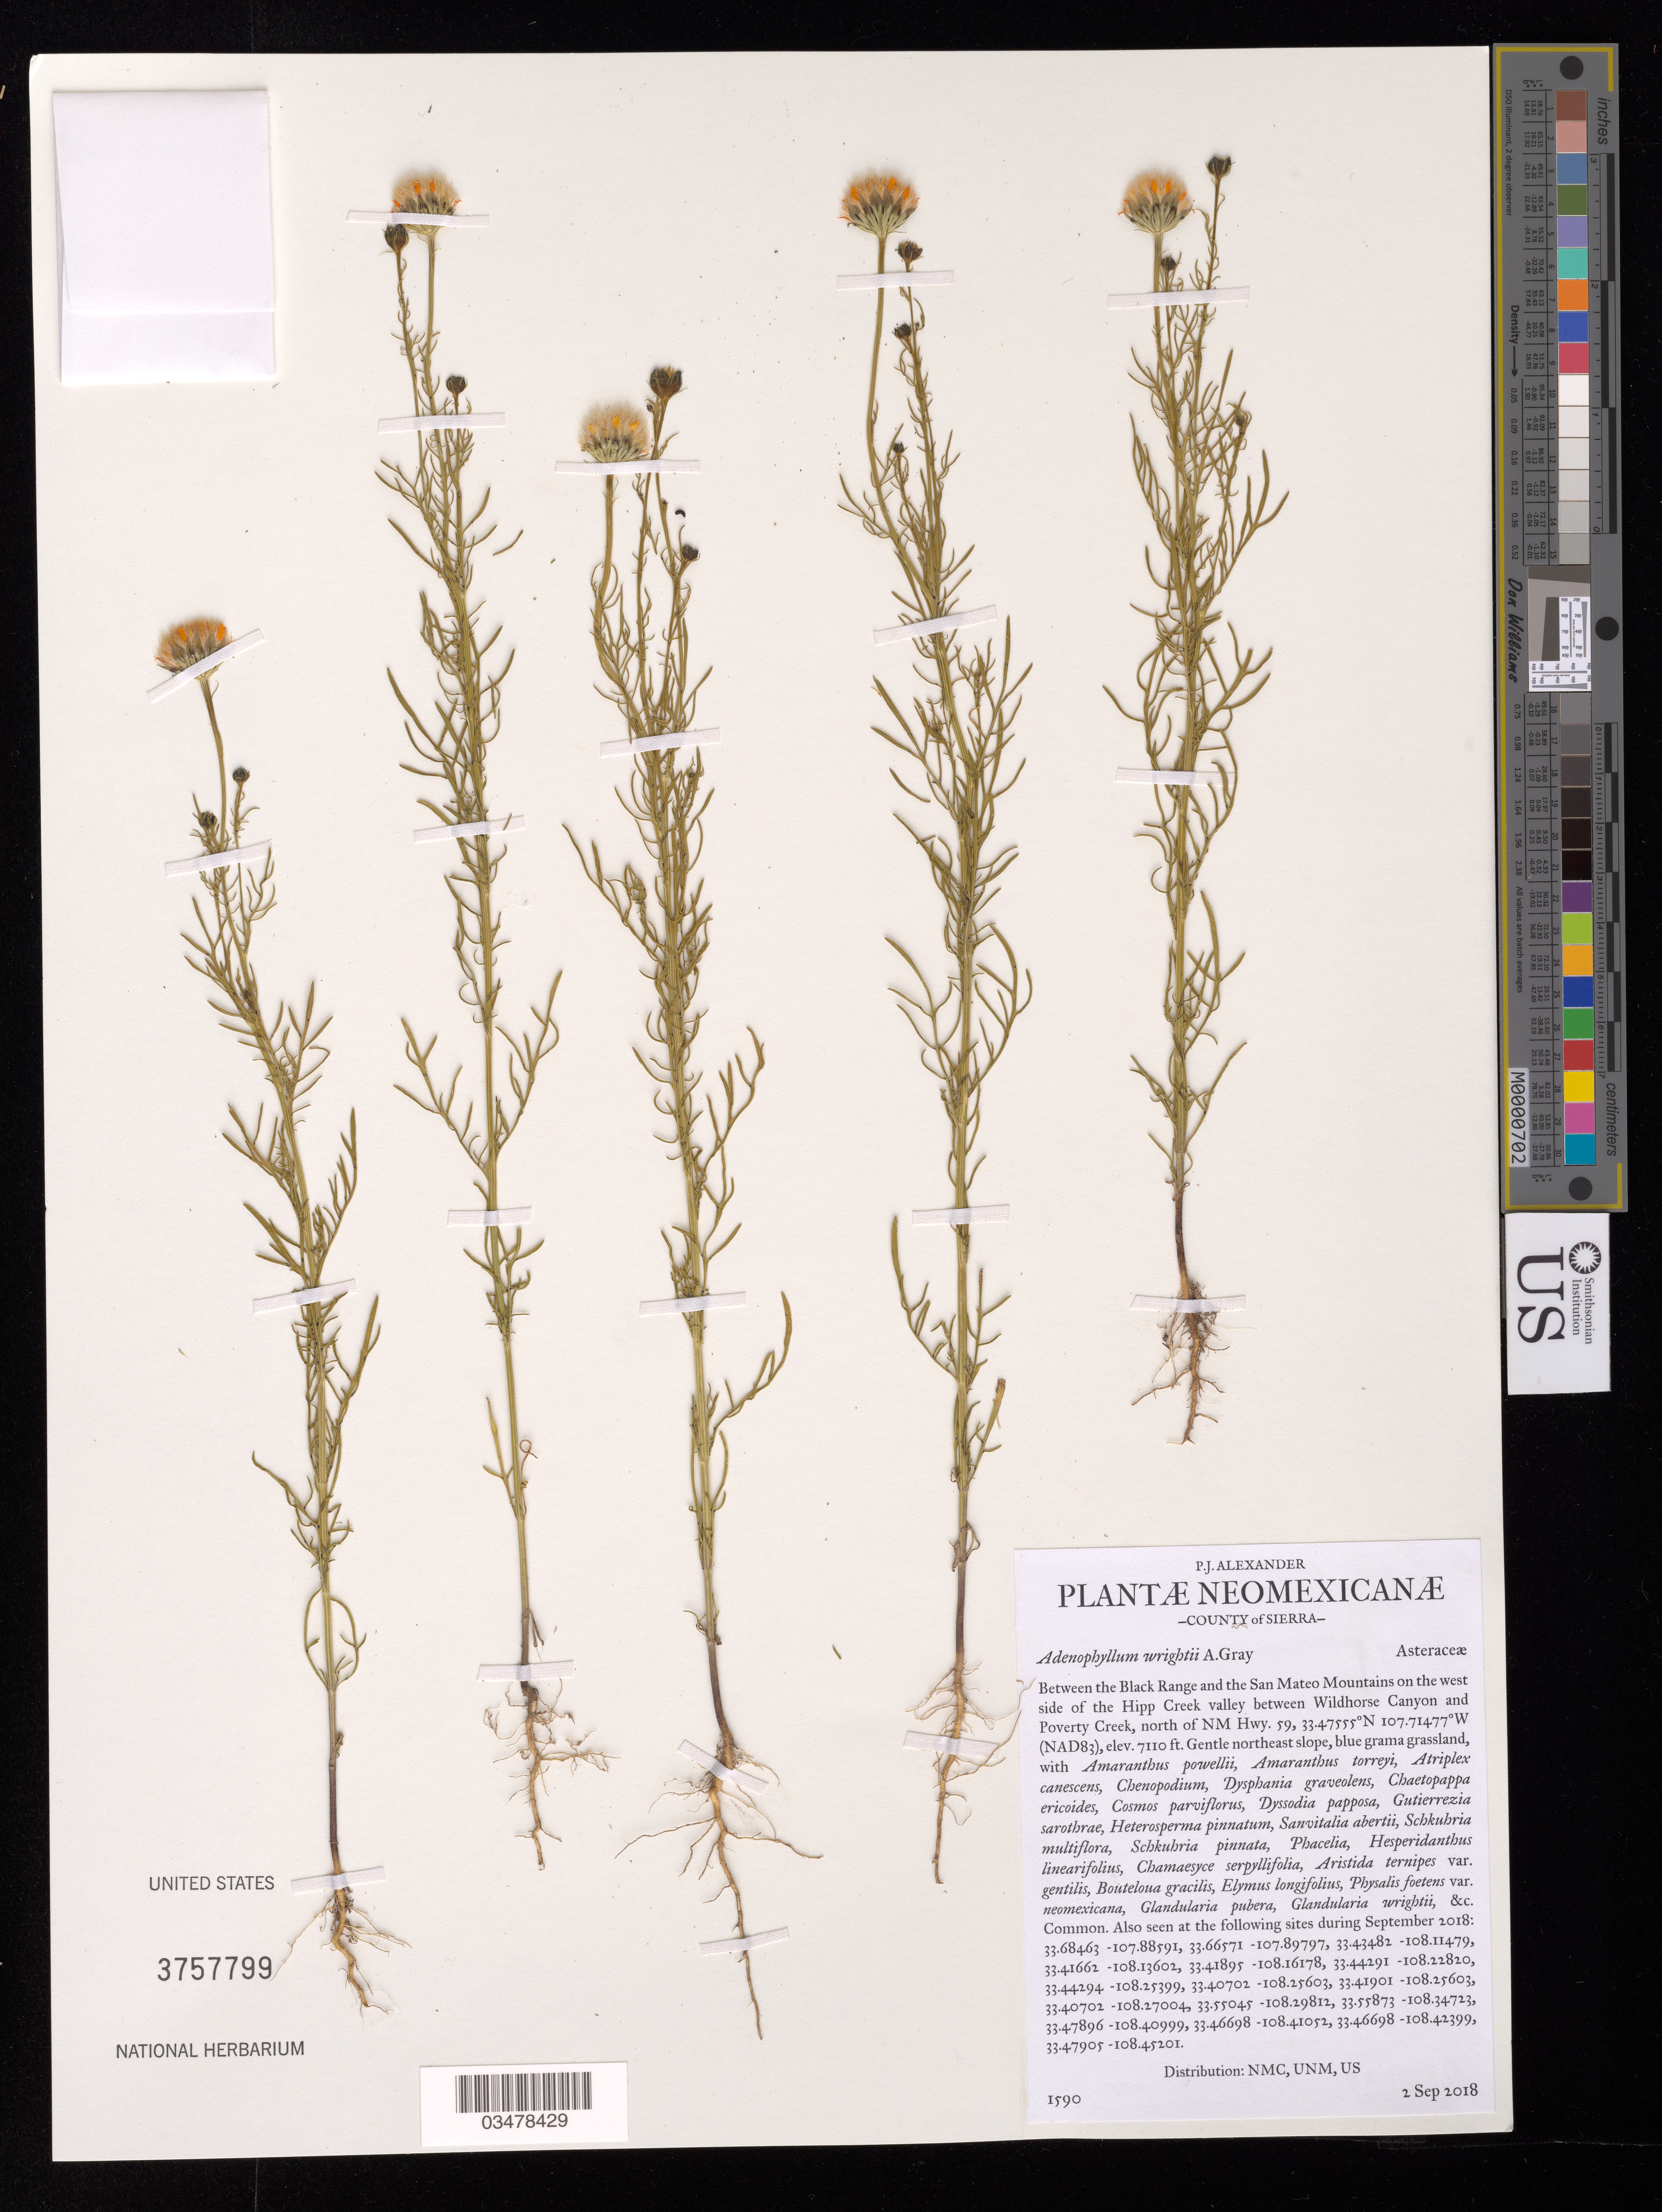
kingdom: Plantae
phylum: Tracheophyta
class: Magnoliopsida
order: Asterales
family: Asteraceae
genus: Adenophyllum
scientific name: Adenophyllum wrightii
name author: A. Gray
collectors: P. Alexander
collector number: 1590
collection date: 2018-09-02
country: United States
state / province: New Mexico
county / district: Sierra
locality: Between the Black Range and the San Mateo Mtns on the west side of the Hipp Creek Valley between Wildhorse Canyon and Poverty Creek.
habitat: Blue grama grassland. With Atriplex canescens, Cosmos parviflorus, Dyssodia papposa, etc.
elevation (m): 2167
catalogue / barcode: US 3757799